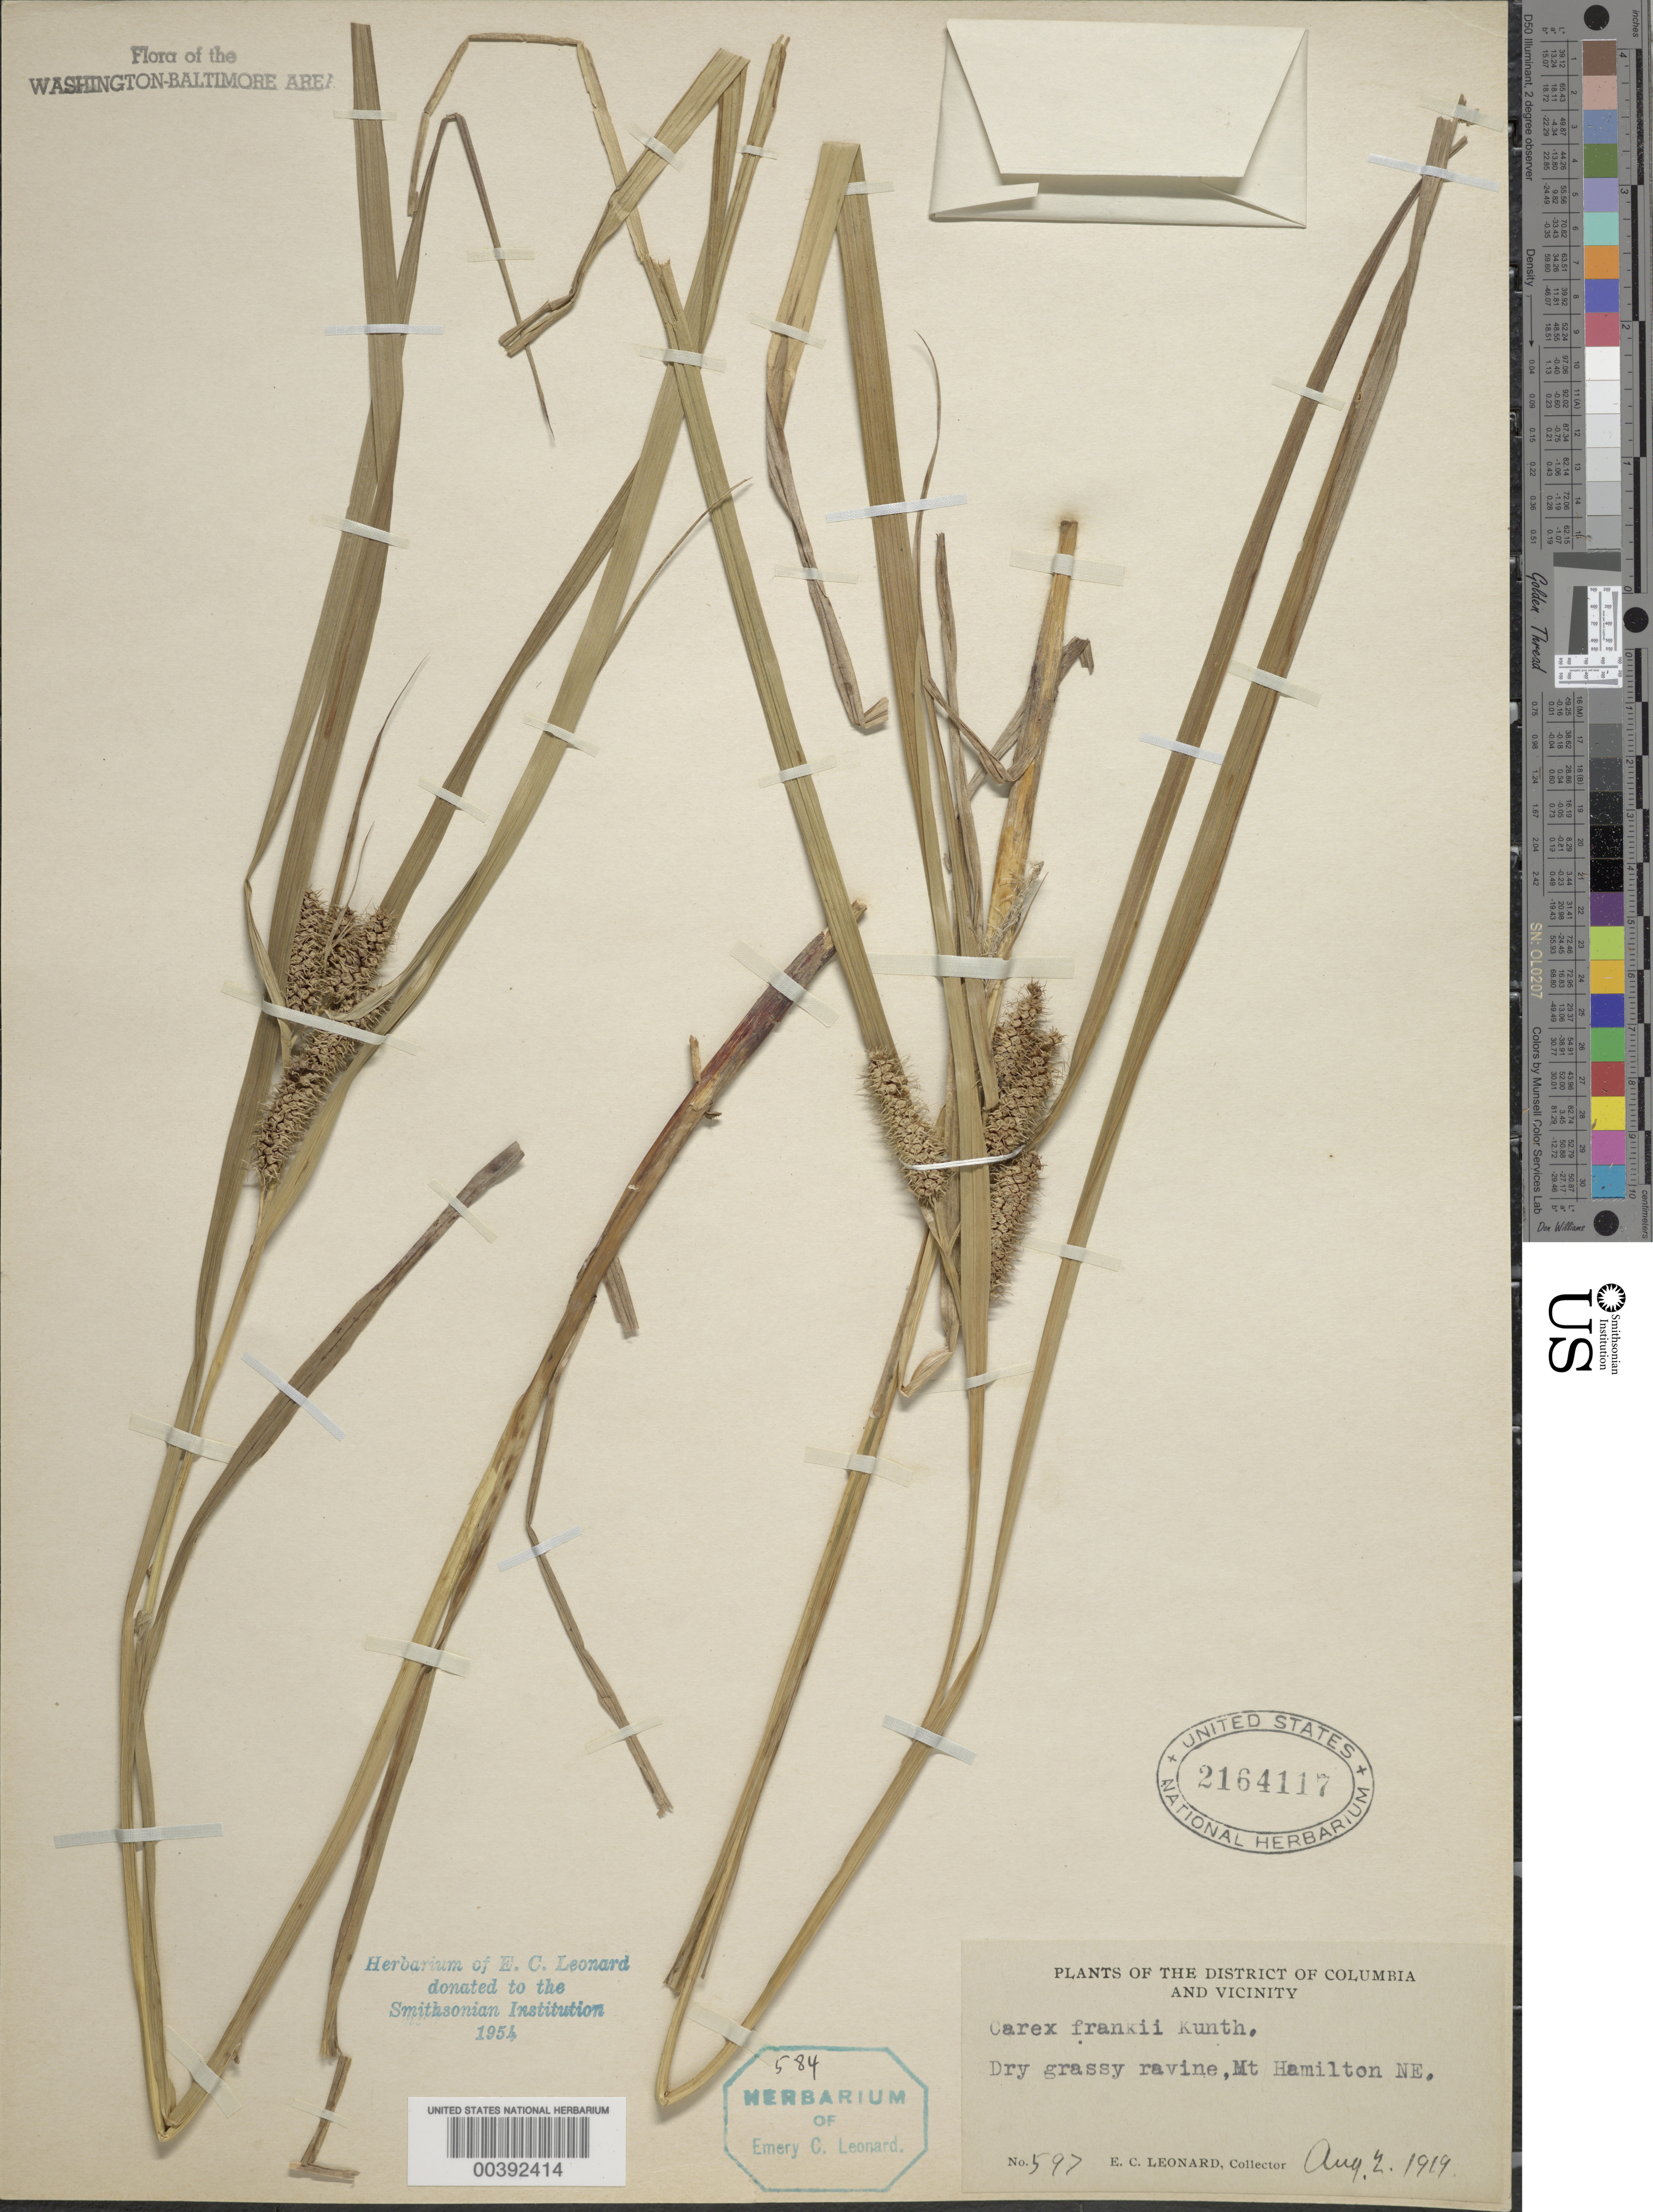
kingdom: Plantae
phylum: Tracheophyta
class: Liliopsida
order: Poales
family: Cyperaceae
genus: Carex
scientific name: Carex frankii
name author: Kunth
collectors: E. C. Leonard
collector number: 597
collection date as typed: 02 Aug 1919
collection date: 1919-08-02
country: United States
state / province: District of Columbia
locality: Mount Hamilton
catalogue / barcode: US 2164117